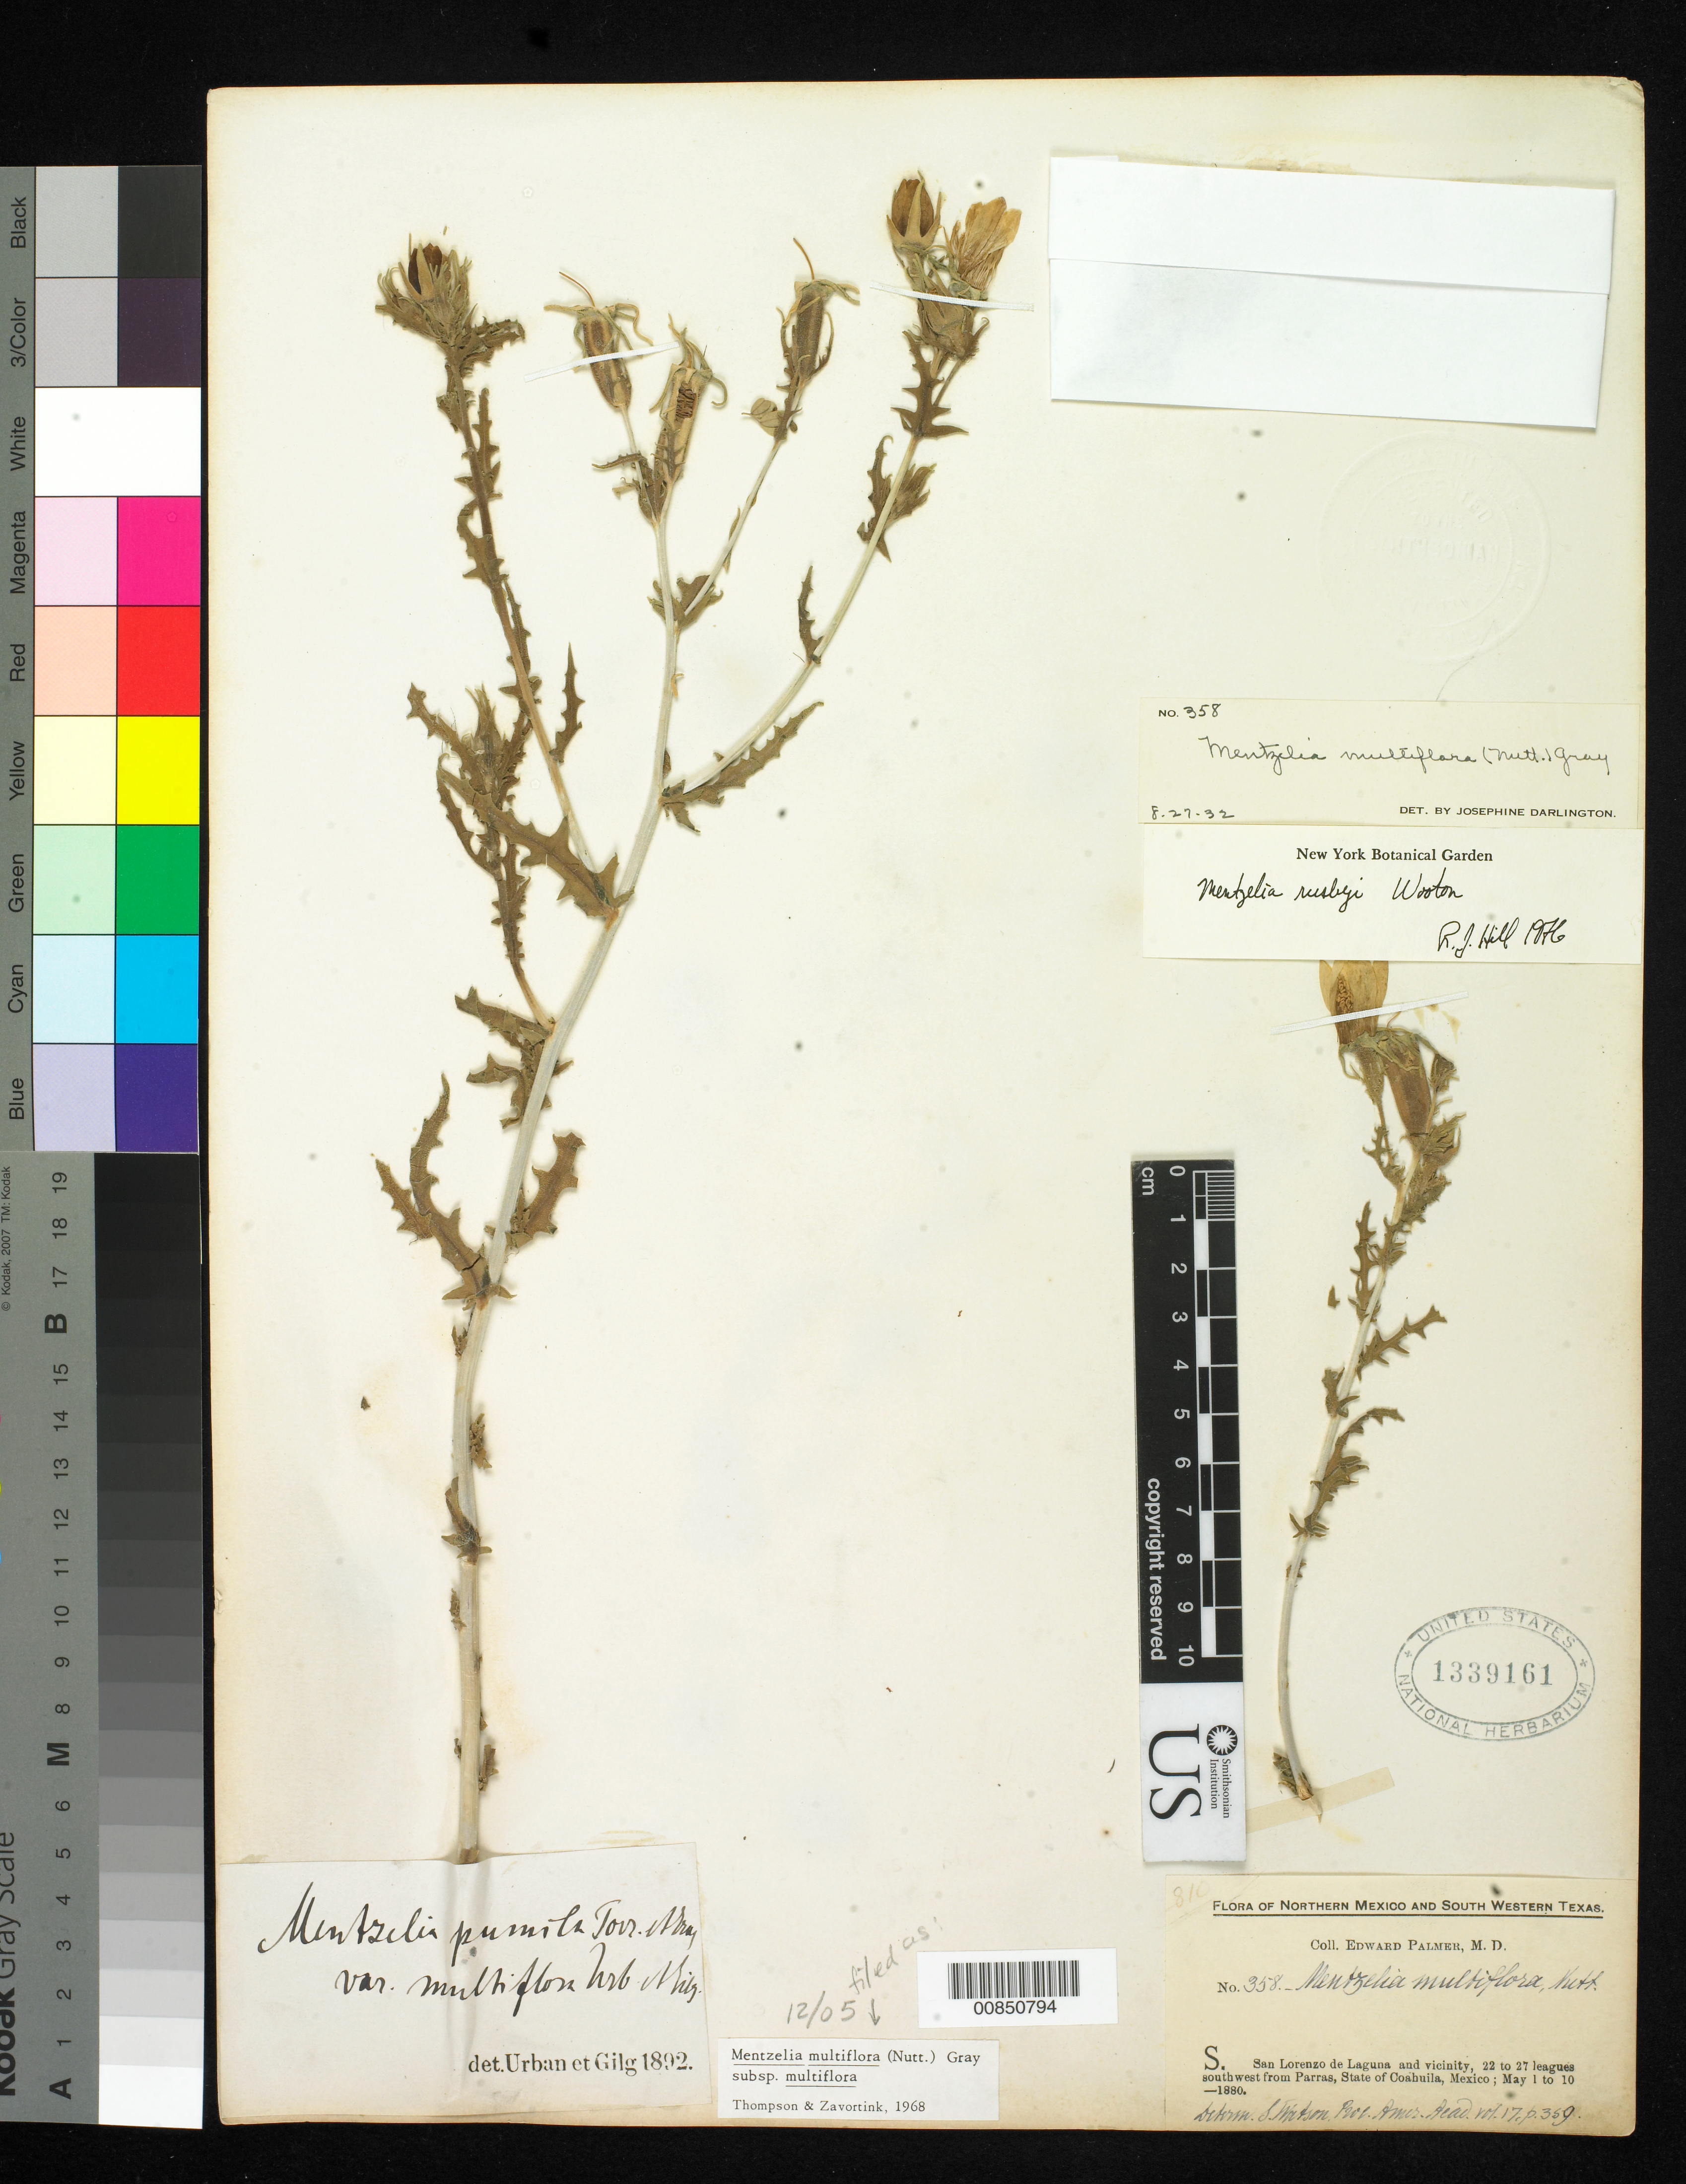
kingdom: Plantae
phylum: Tracheophyta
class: Magnoliopsida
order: Cornales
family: Loasaceae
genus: Mentzelia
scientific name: Mentzelia multiflora subsp. multiflora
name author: (Nutt.) A. Gray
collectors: E. Palmer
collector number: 358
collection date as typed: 01 May 1880 to 10 May 1880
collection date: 1880-05-01/1880-05-10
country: Mexico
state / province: Coahuila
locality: S. San Lorenzo de Laguna and vicinity, 22 to 27 leagues southwest from Parras, Coahuila.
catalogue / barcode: US 1339161